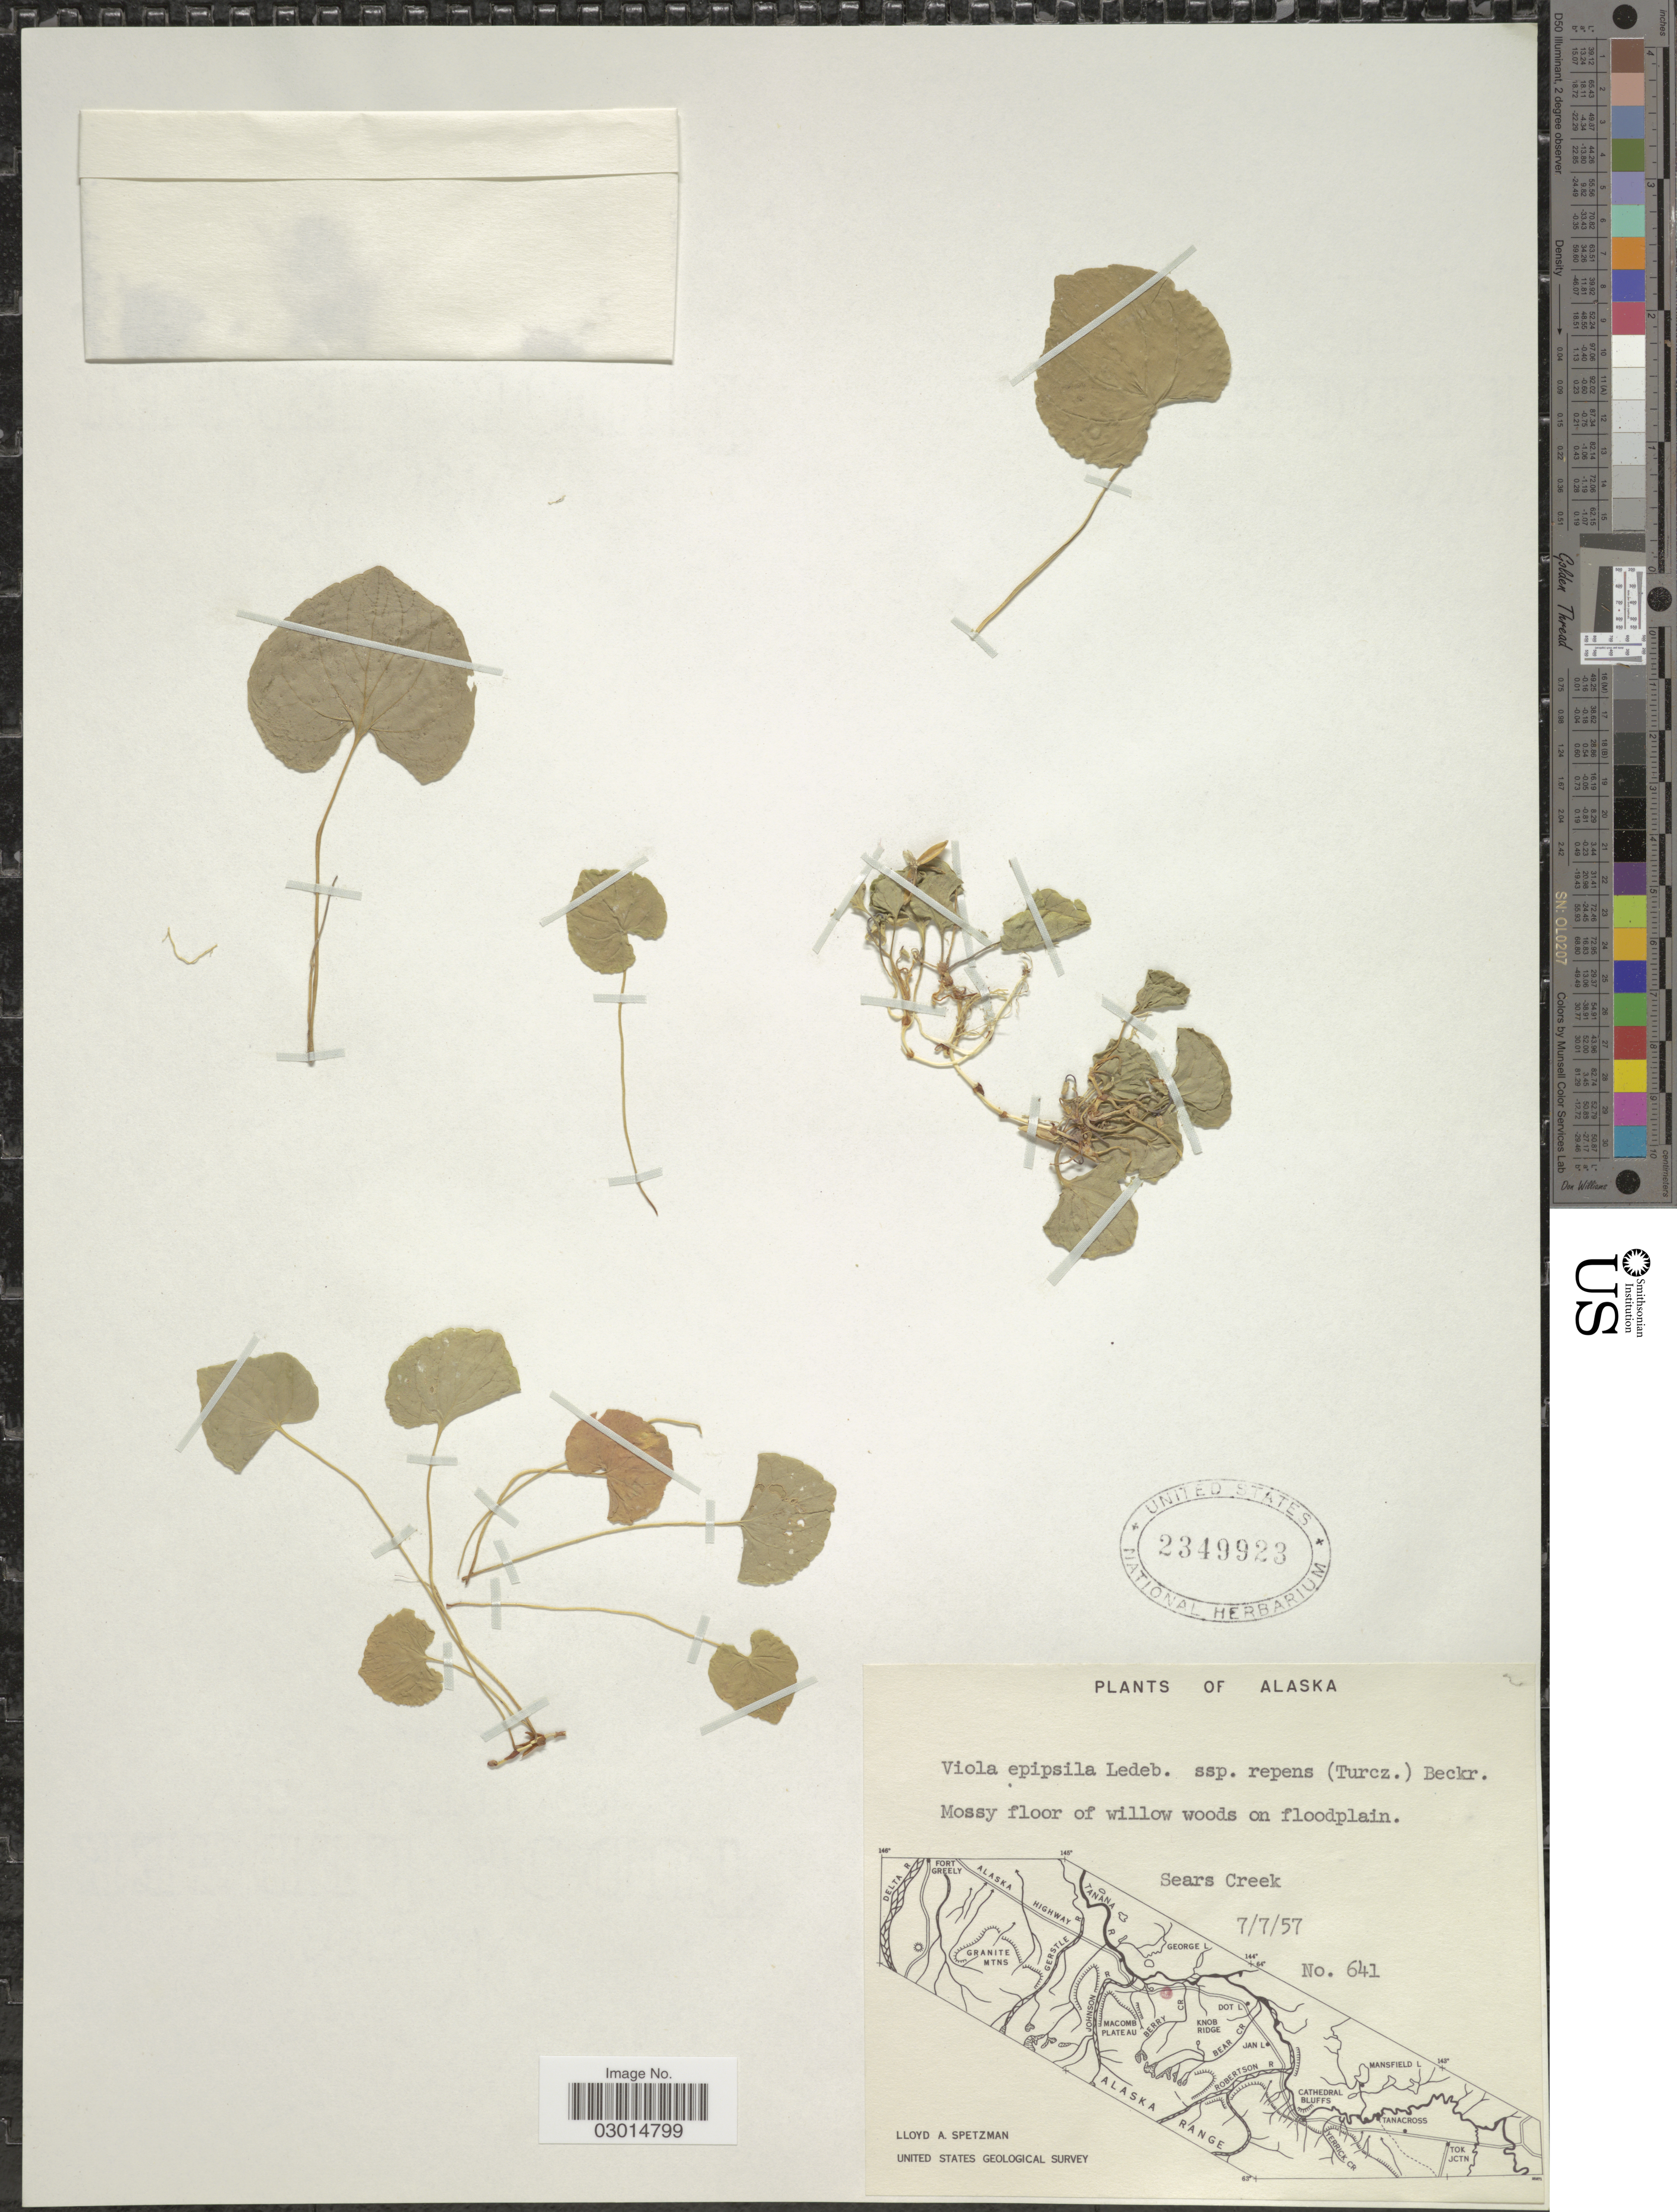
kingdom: Plantae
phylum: Tracheophyta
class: Magnoliopsida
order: Malpighiales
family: Violaceae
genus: Viola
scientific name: Viola epipsila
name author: Ledeb.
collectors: L. Spetzman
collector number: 641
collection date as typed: Transcribed d/m/y: 7/7/57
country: United States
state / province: Alaska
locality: Sears Creek.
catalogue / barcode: US 2349923